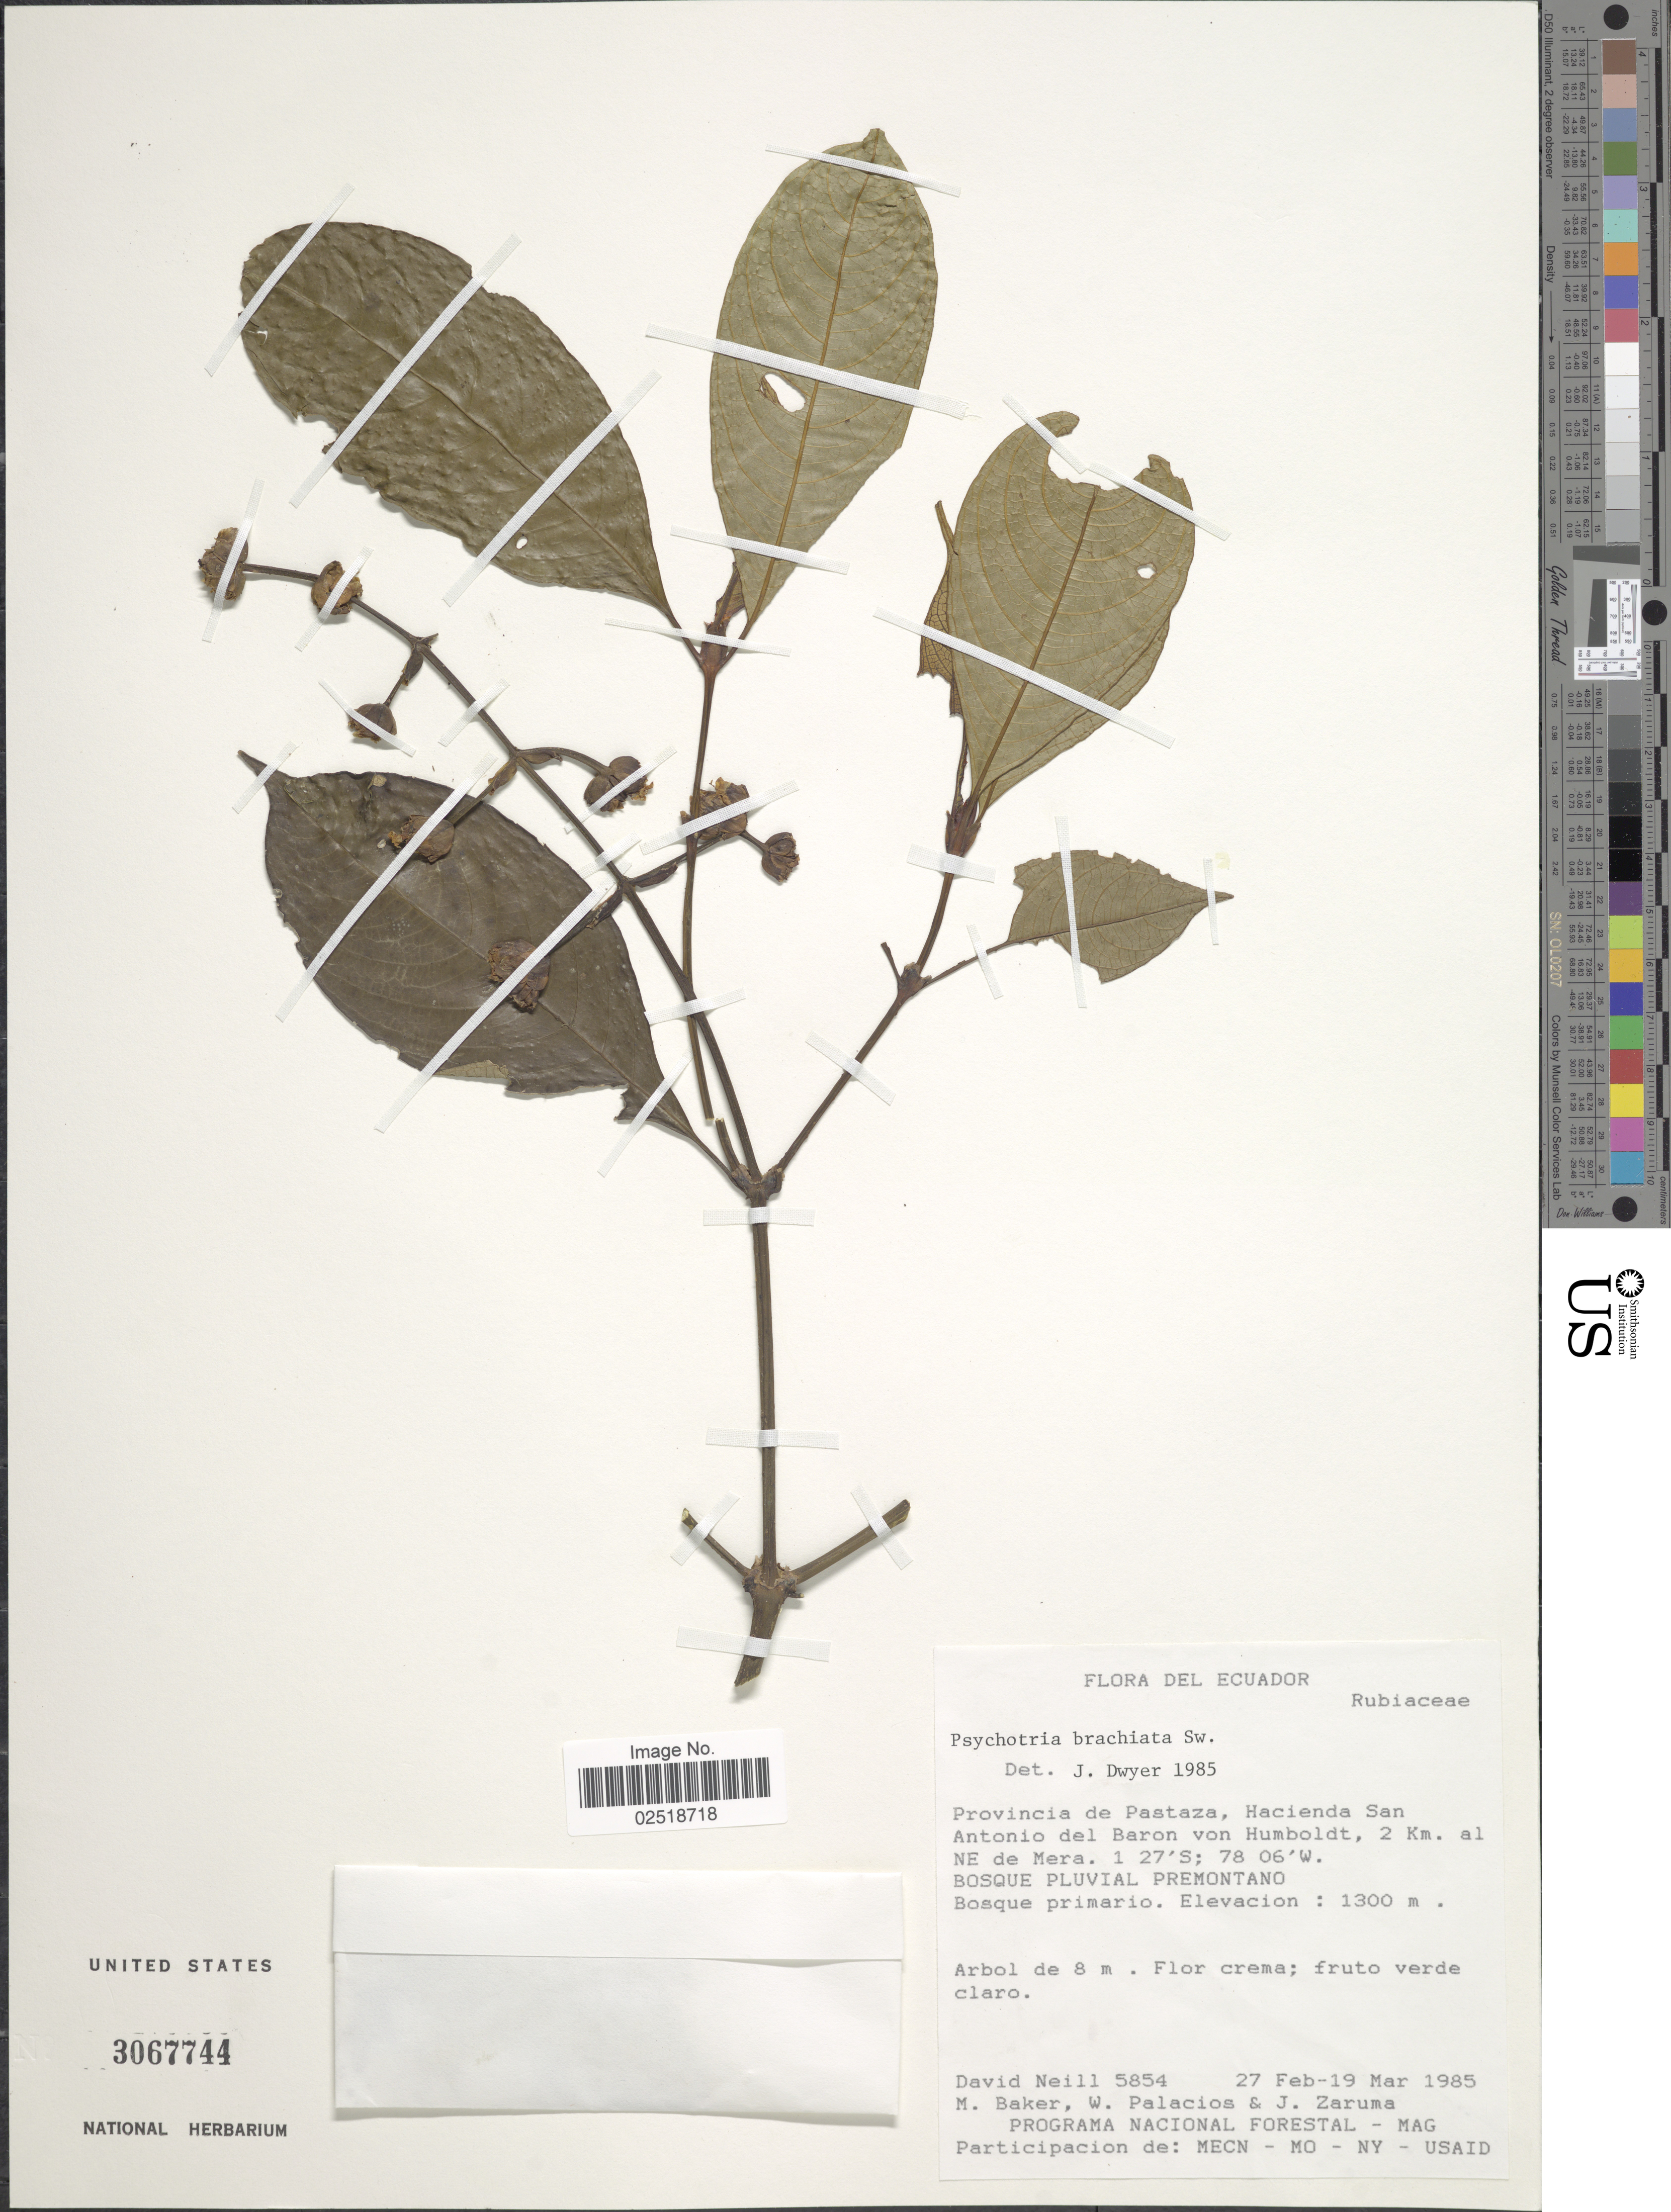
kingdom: Plantae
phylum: Tracheophyta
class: Magnoliopsida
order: Gentianales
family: Rubiaceae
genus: Psychotria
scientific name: Psychotria caerulea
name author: Ruiz & Pav.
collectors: D. Neill, M. Baker, W. Palacios & J. Zaruma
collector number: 5854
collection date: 1985-02-27/1985-03-19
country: Ecuador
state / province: Pastaza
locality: Hacienda San Antonio del Baron von Humboldt, 2 Km al NE de Mera, Bosque Pluvial Premonatano, Bosque primario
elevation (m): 1300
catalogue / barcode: US 3067744